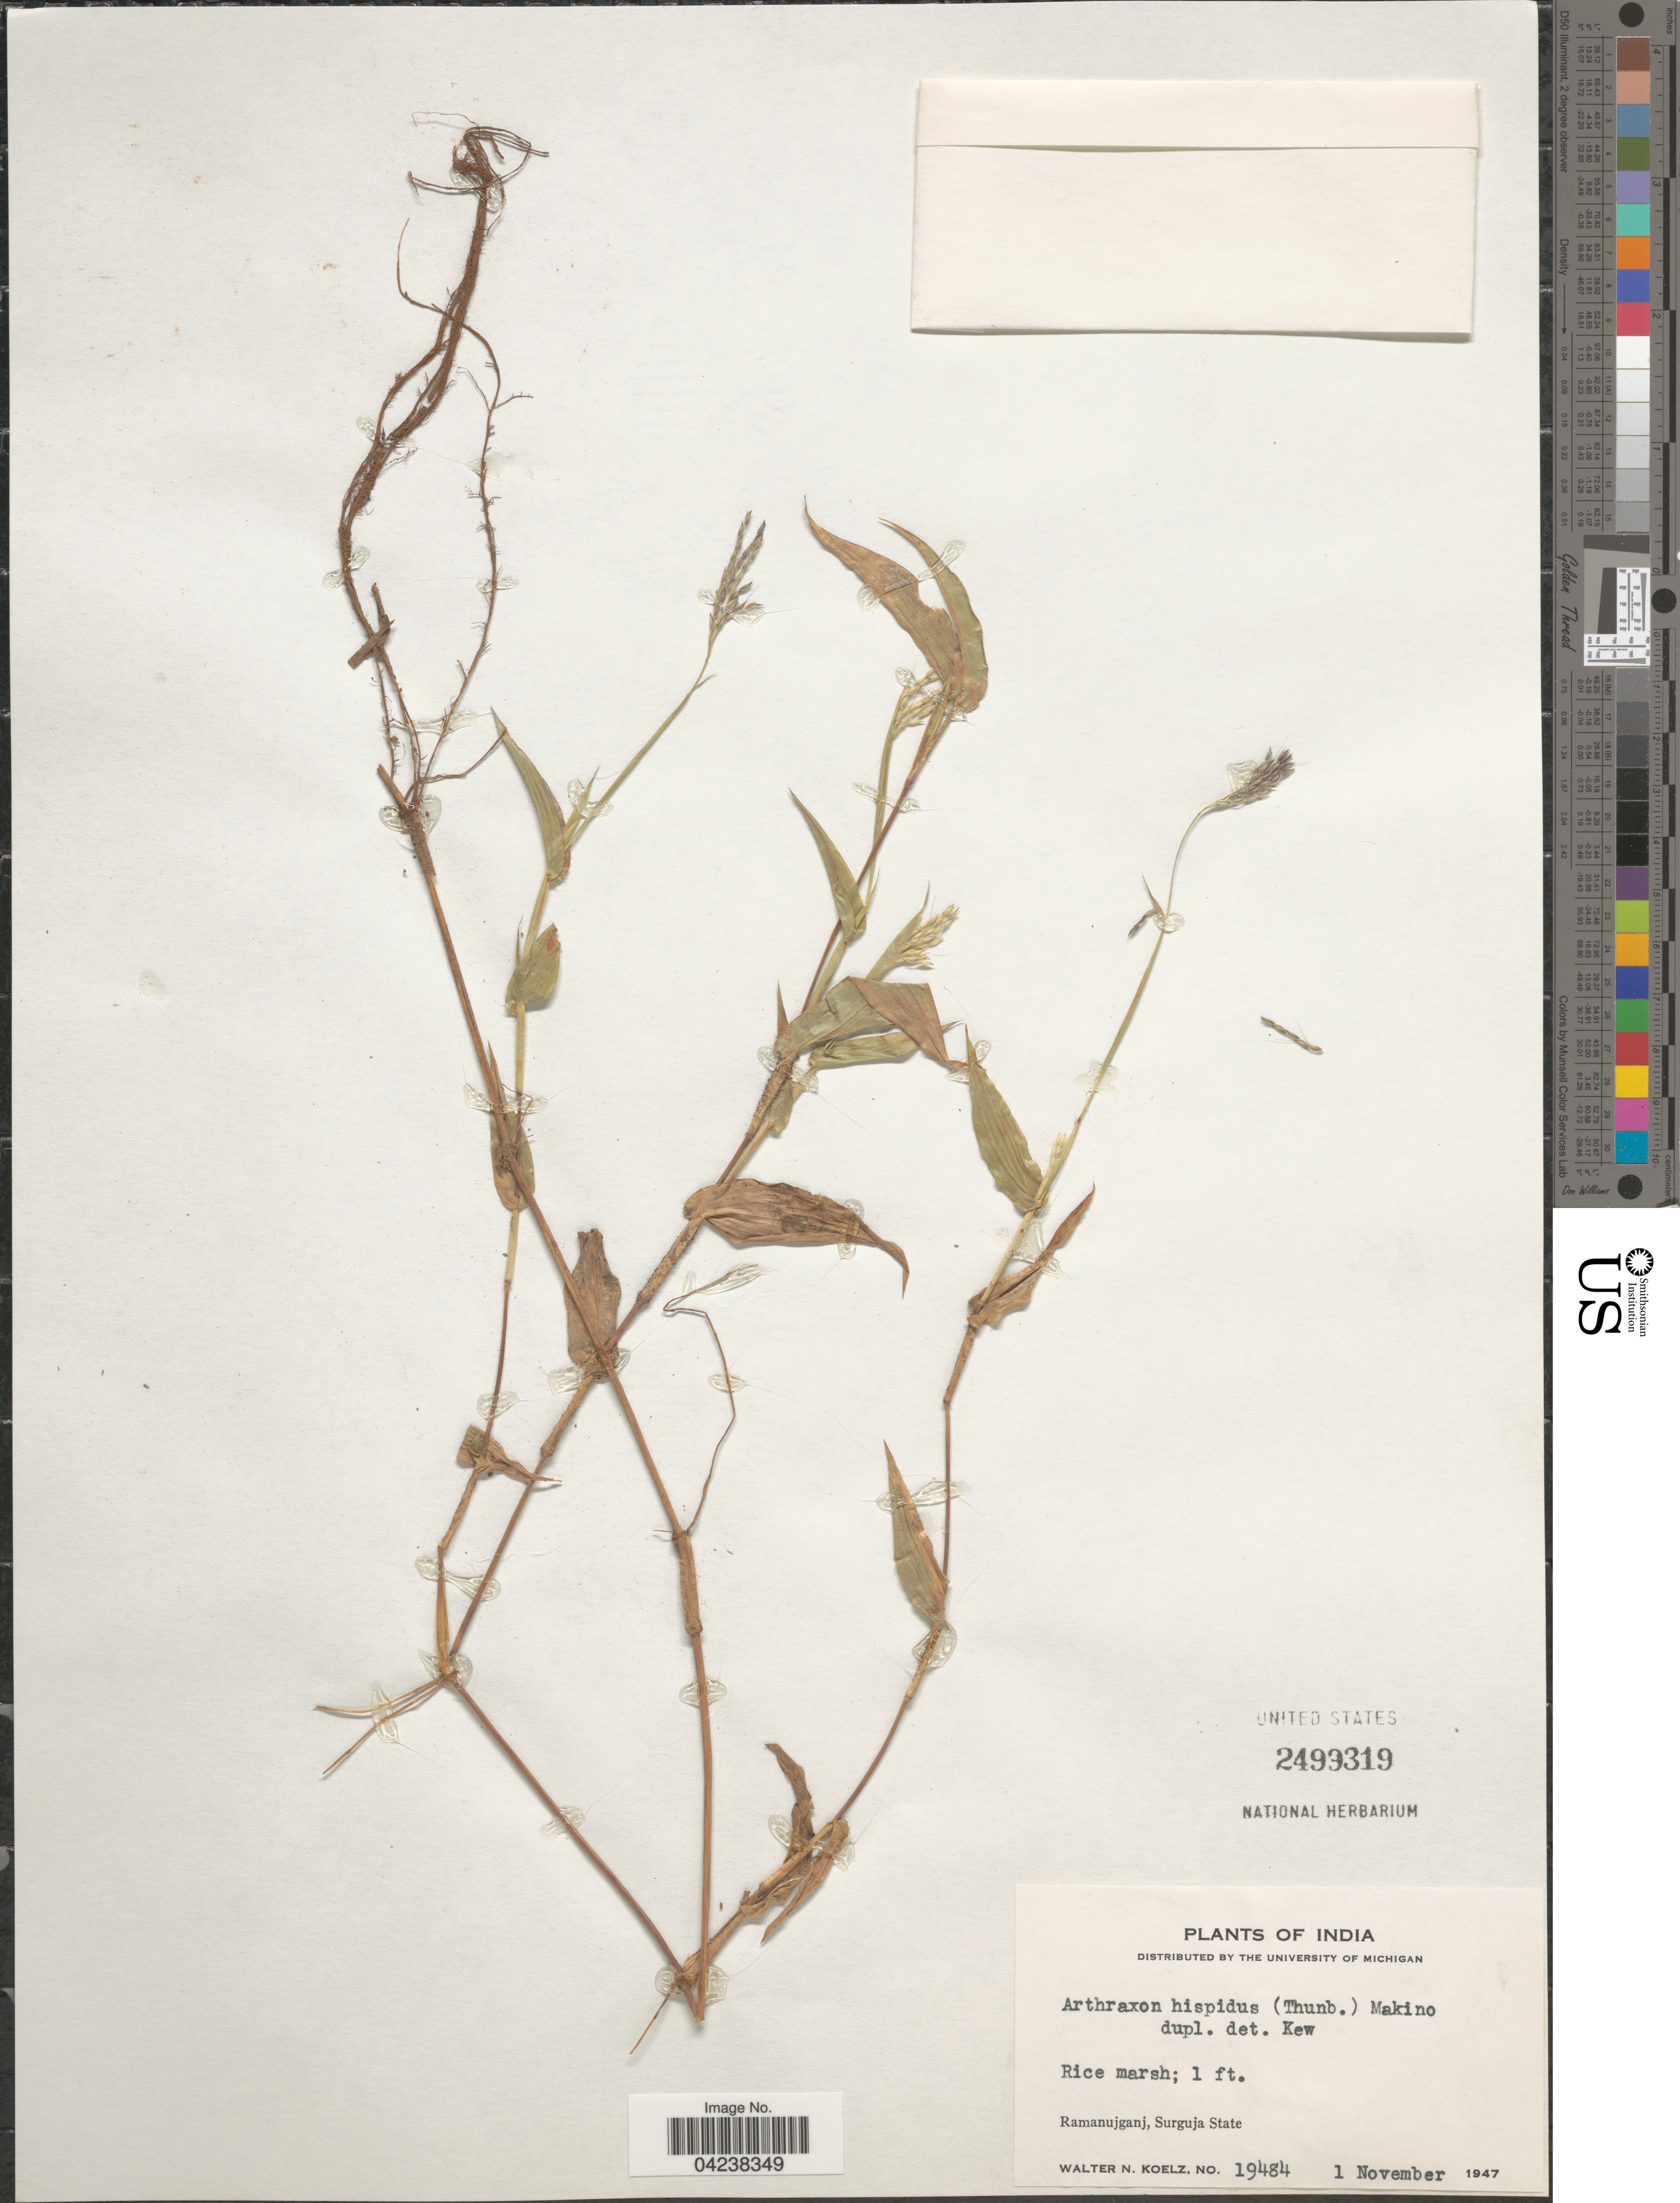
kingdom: Plantae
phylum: Tracheophyta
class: Liliopsida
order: Poales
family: Poaceae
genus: Arthraxon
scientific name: Arthraxon hispidus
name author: (Thunb.) Makino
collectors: W. N. Koelz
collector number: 19484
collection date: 1947-11-01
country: India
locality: Ramanujganj, Surguja State.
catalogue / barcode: US 2499319